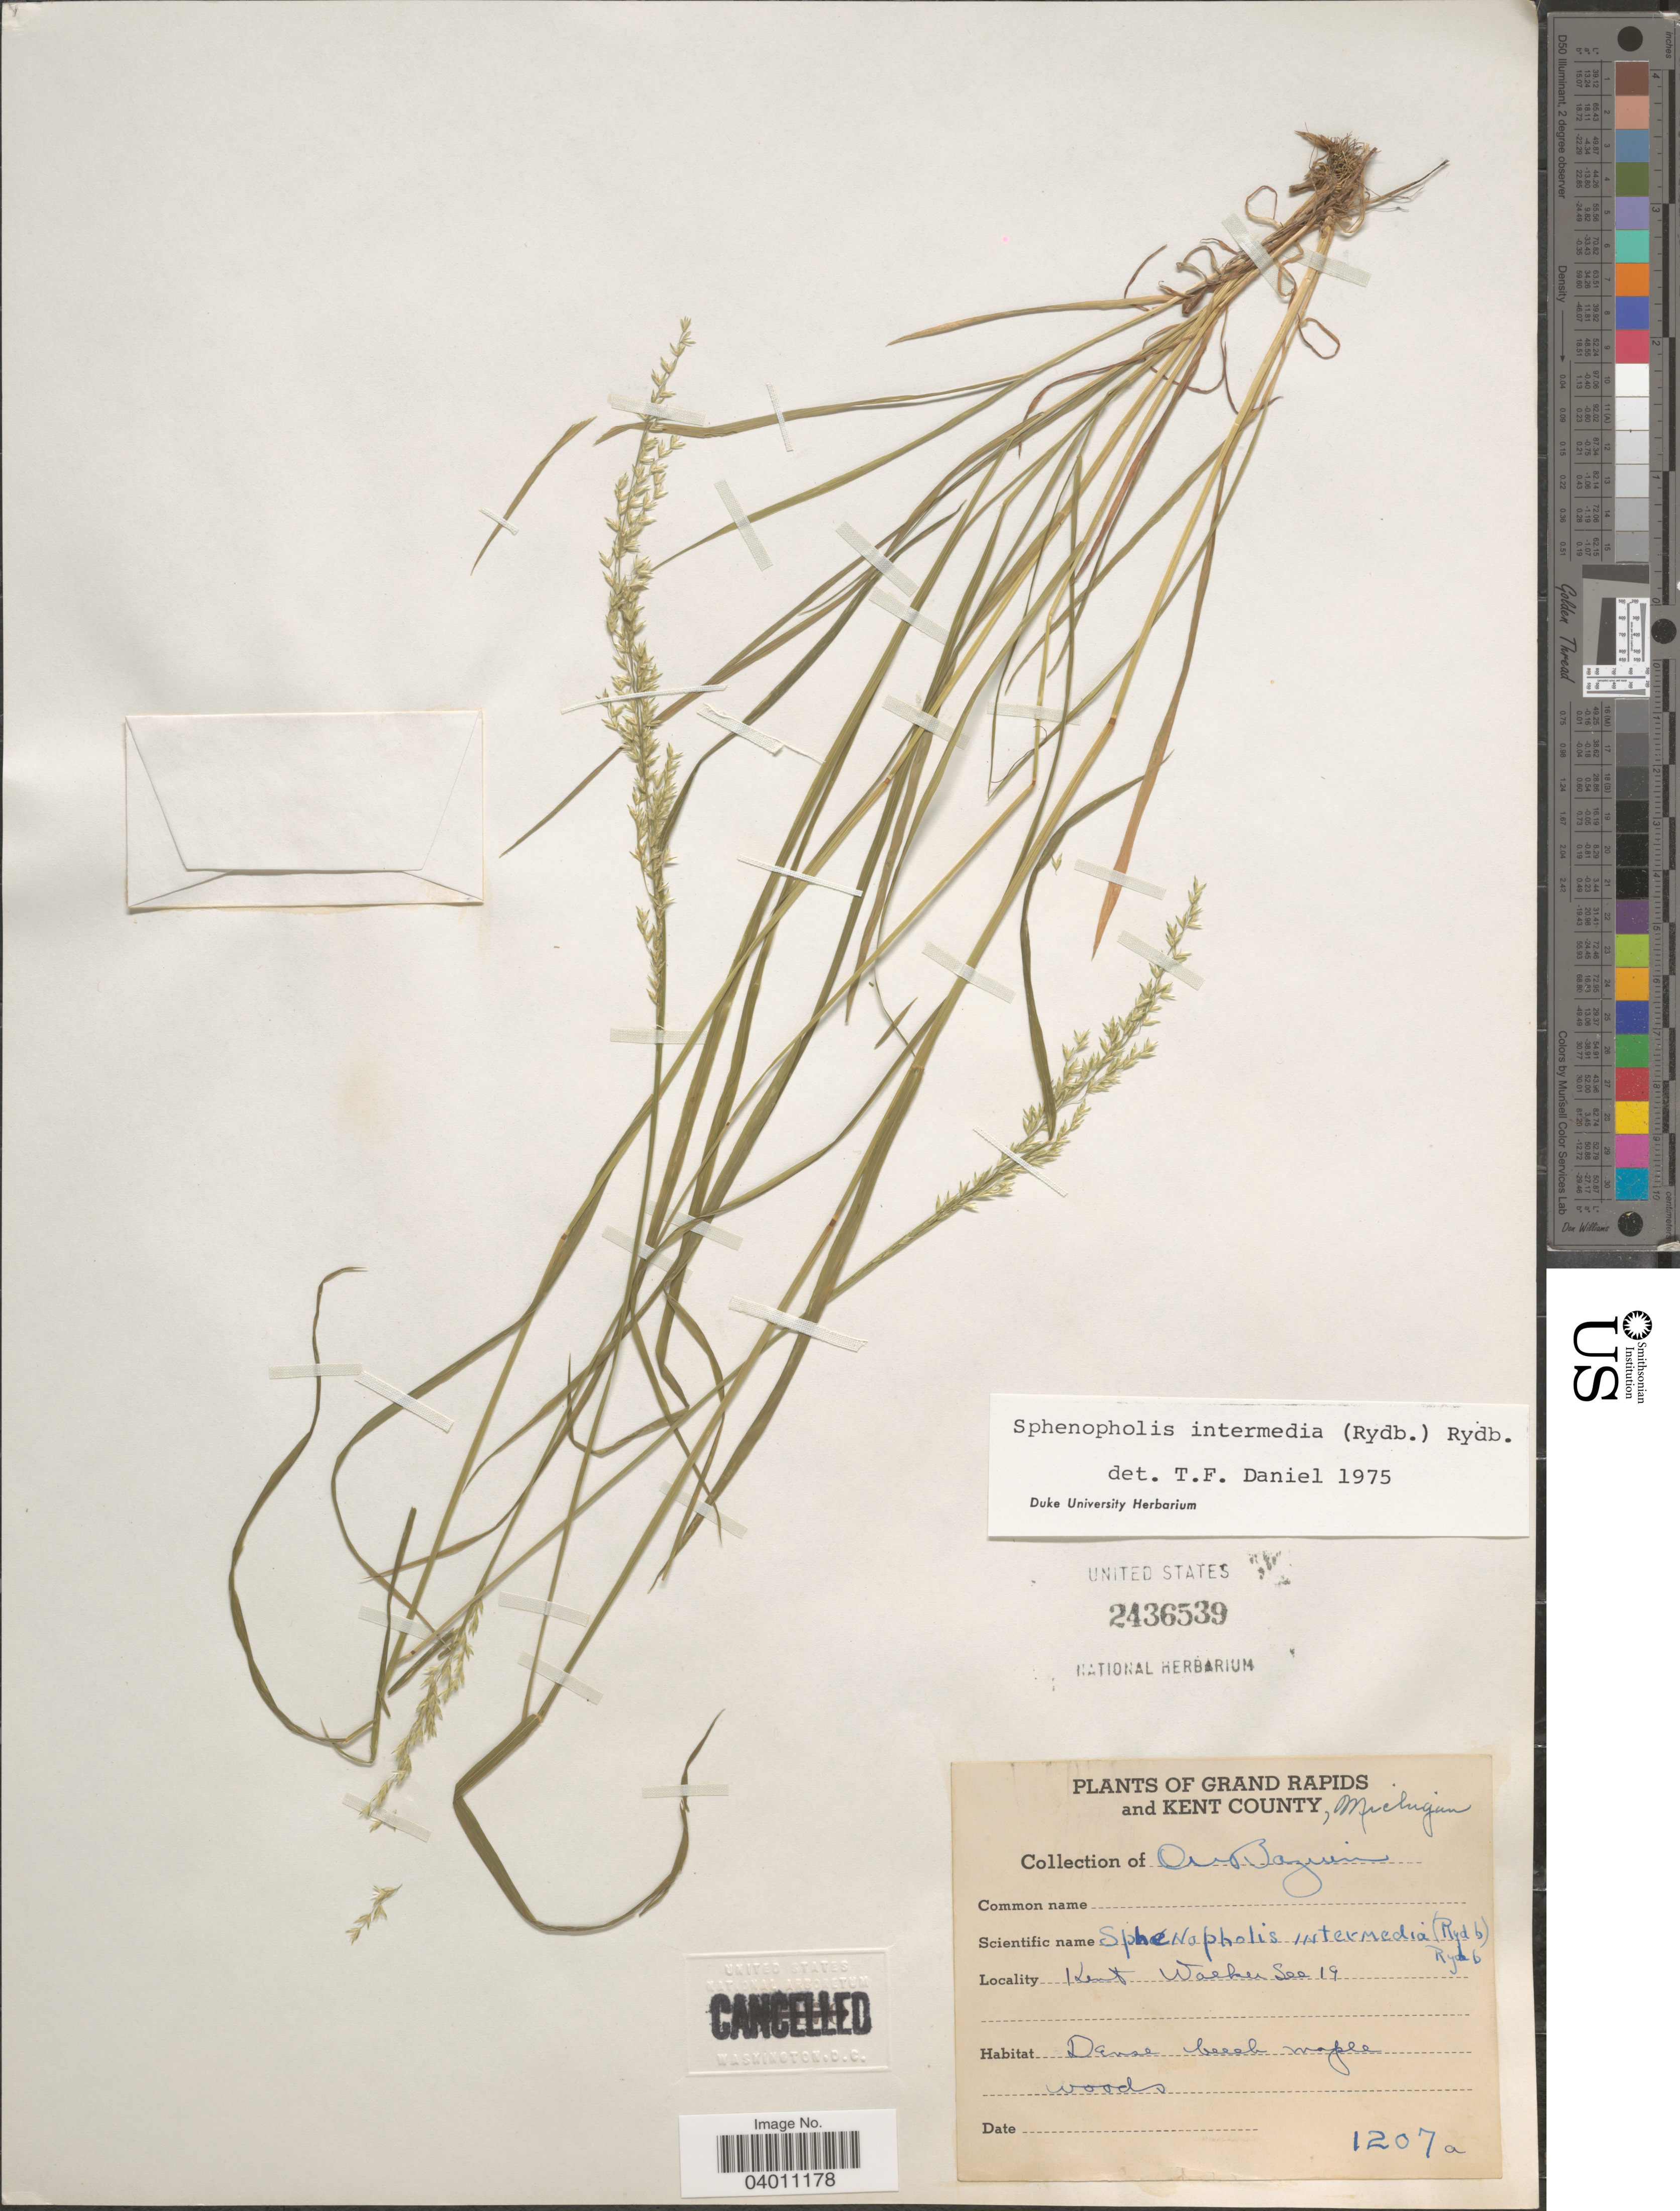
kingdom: Plantae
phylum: Tracheophyta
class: Liliopsida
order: Poales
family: Poaceae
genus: Sphenopholis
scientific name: Sphenopholis intermedia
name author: (Rydb.) Rydb.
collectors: C. Bazuin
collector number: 1207a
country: United States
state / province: Michigan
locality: Grand Rapids and Kent County. Kent Walker See 19.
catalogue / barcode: US 2436539